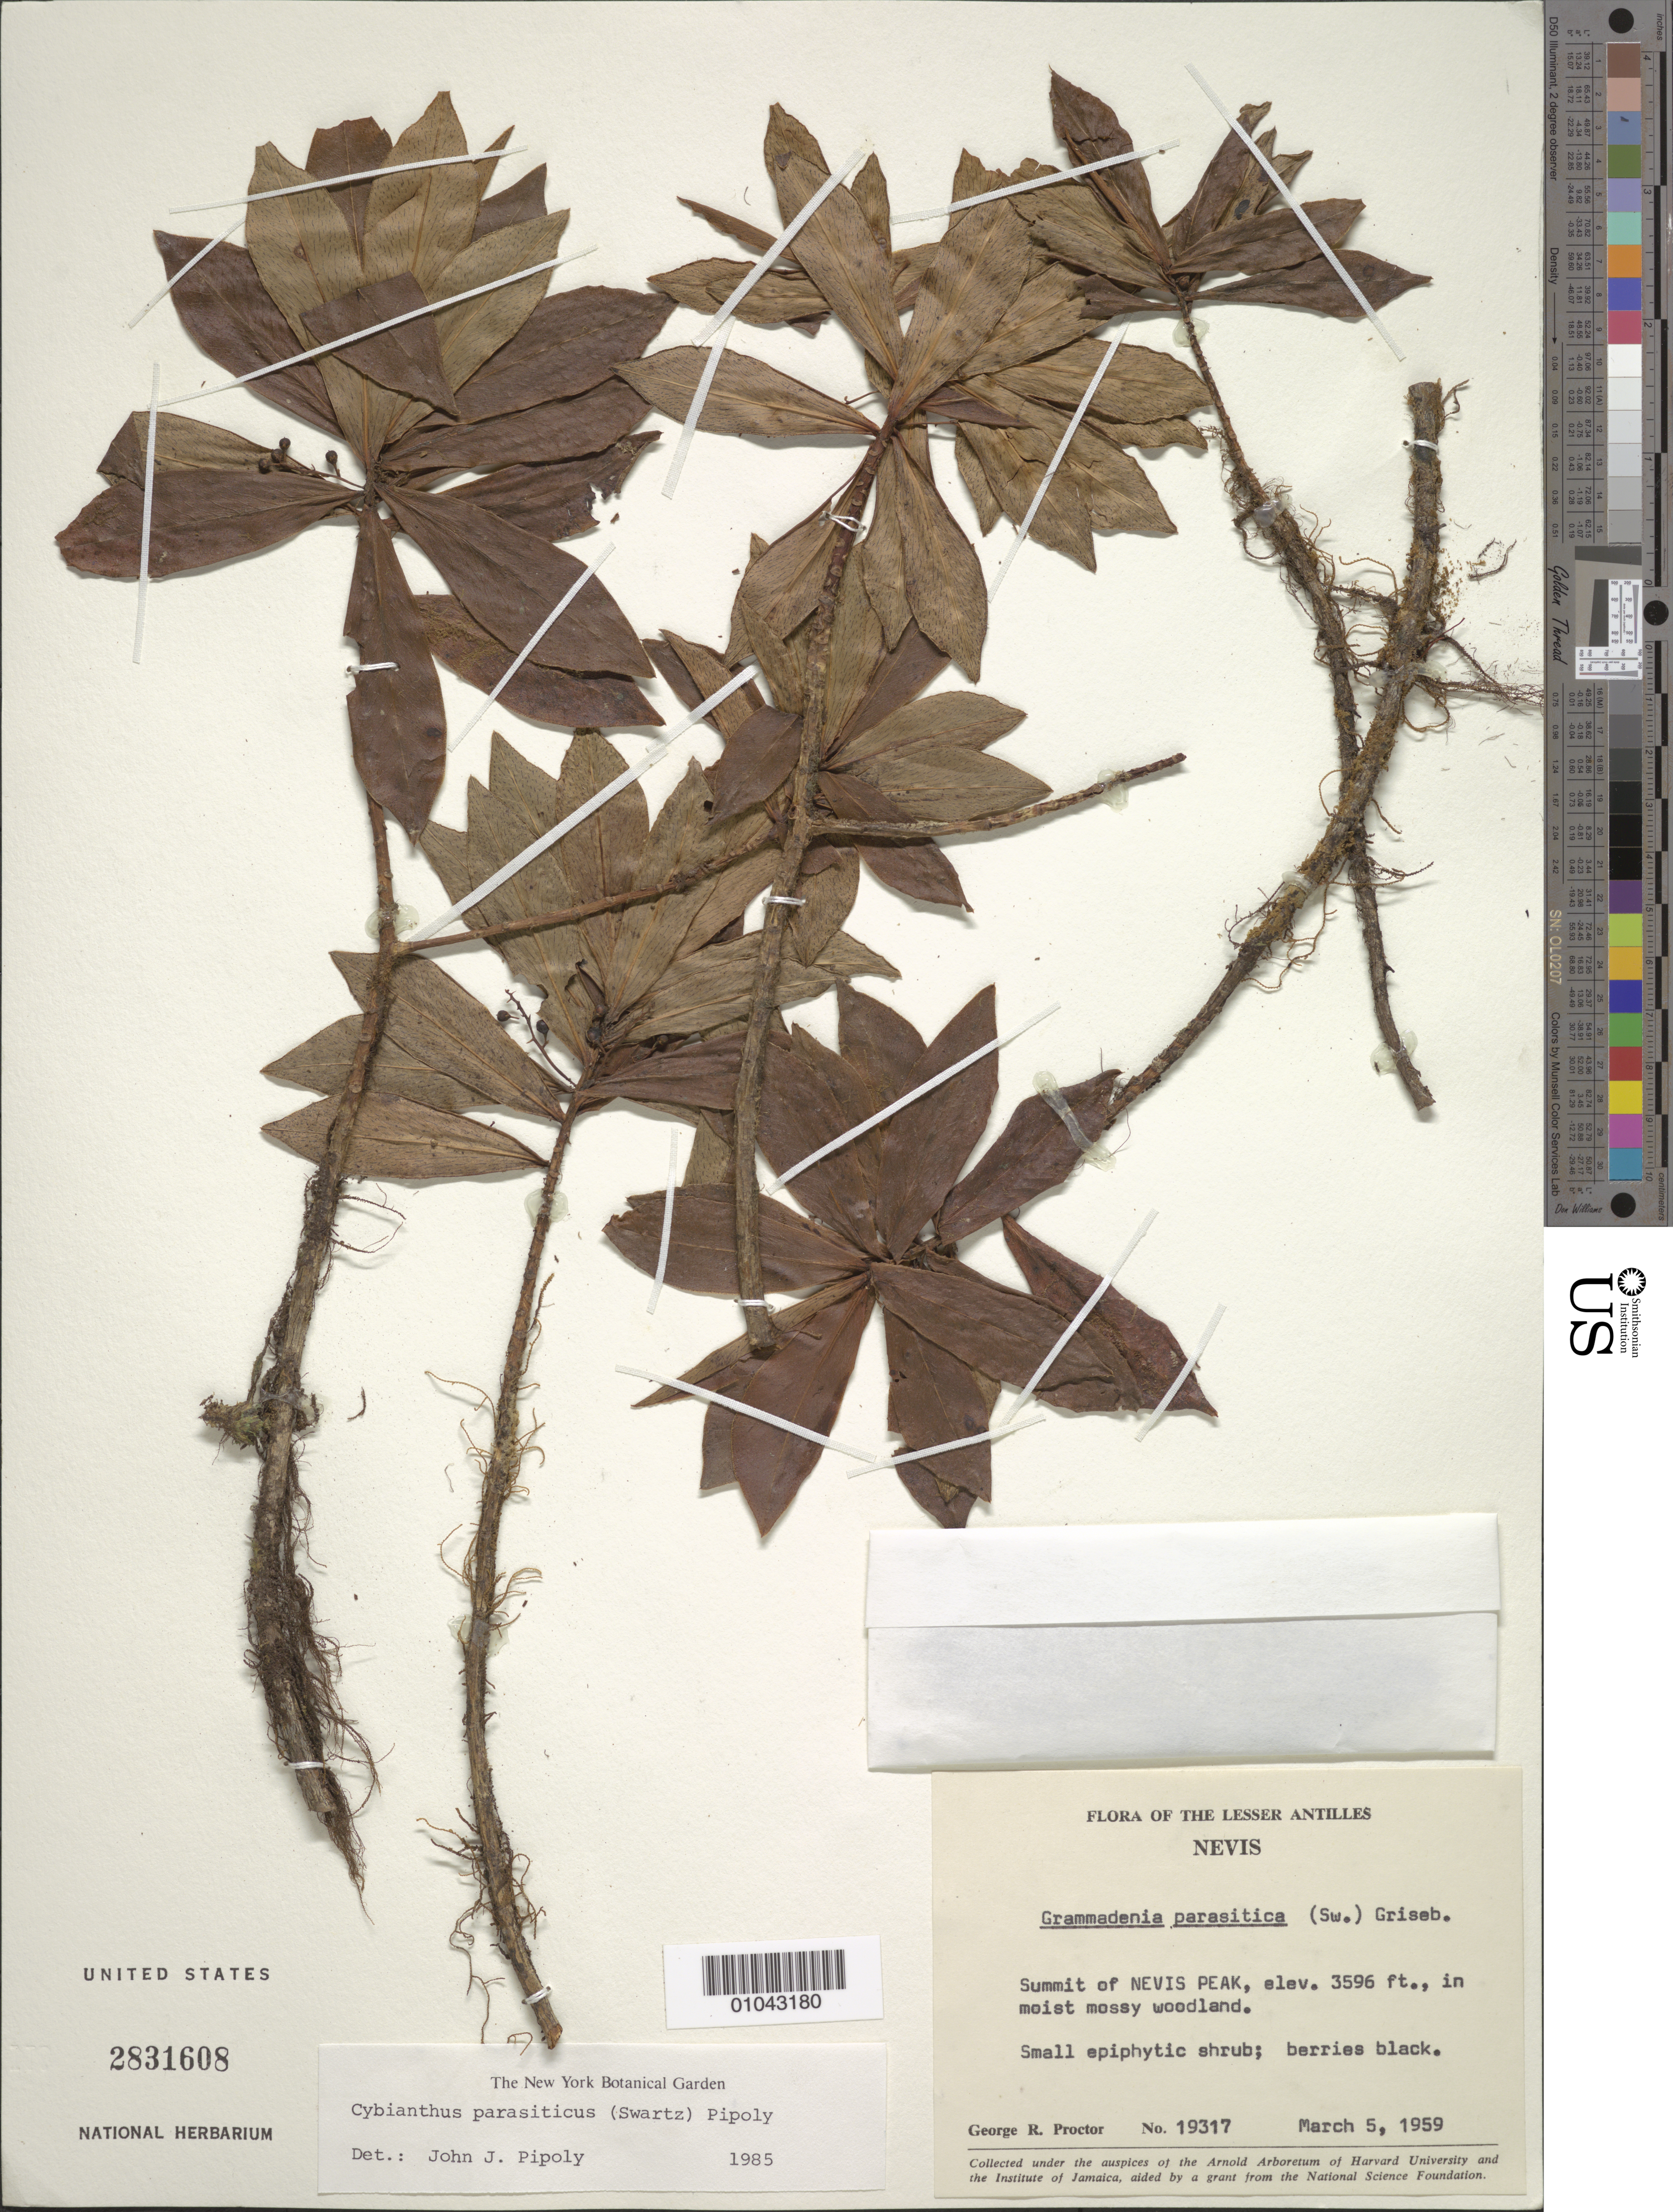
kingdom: Plantae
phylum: Tracheophyta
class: Magnoliopsida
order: Ericales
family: Primulaceae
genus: Cybianthus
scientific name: Cybianthus parasiticus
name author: (Sw.) Pipoly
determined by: Pipoly, J. J., III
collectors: G. R. Proctor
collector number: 19317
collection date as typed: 05 Mar 1959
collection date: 1959-03-05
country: St. Christopher-Nevis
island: Nevis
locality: Nevis Peak, summit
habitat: Moist mossy woodland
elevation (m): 1096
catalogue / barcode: US 2831608